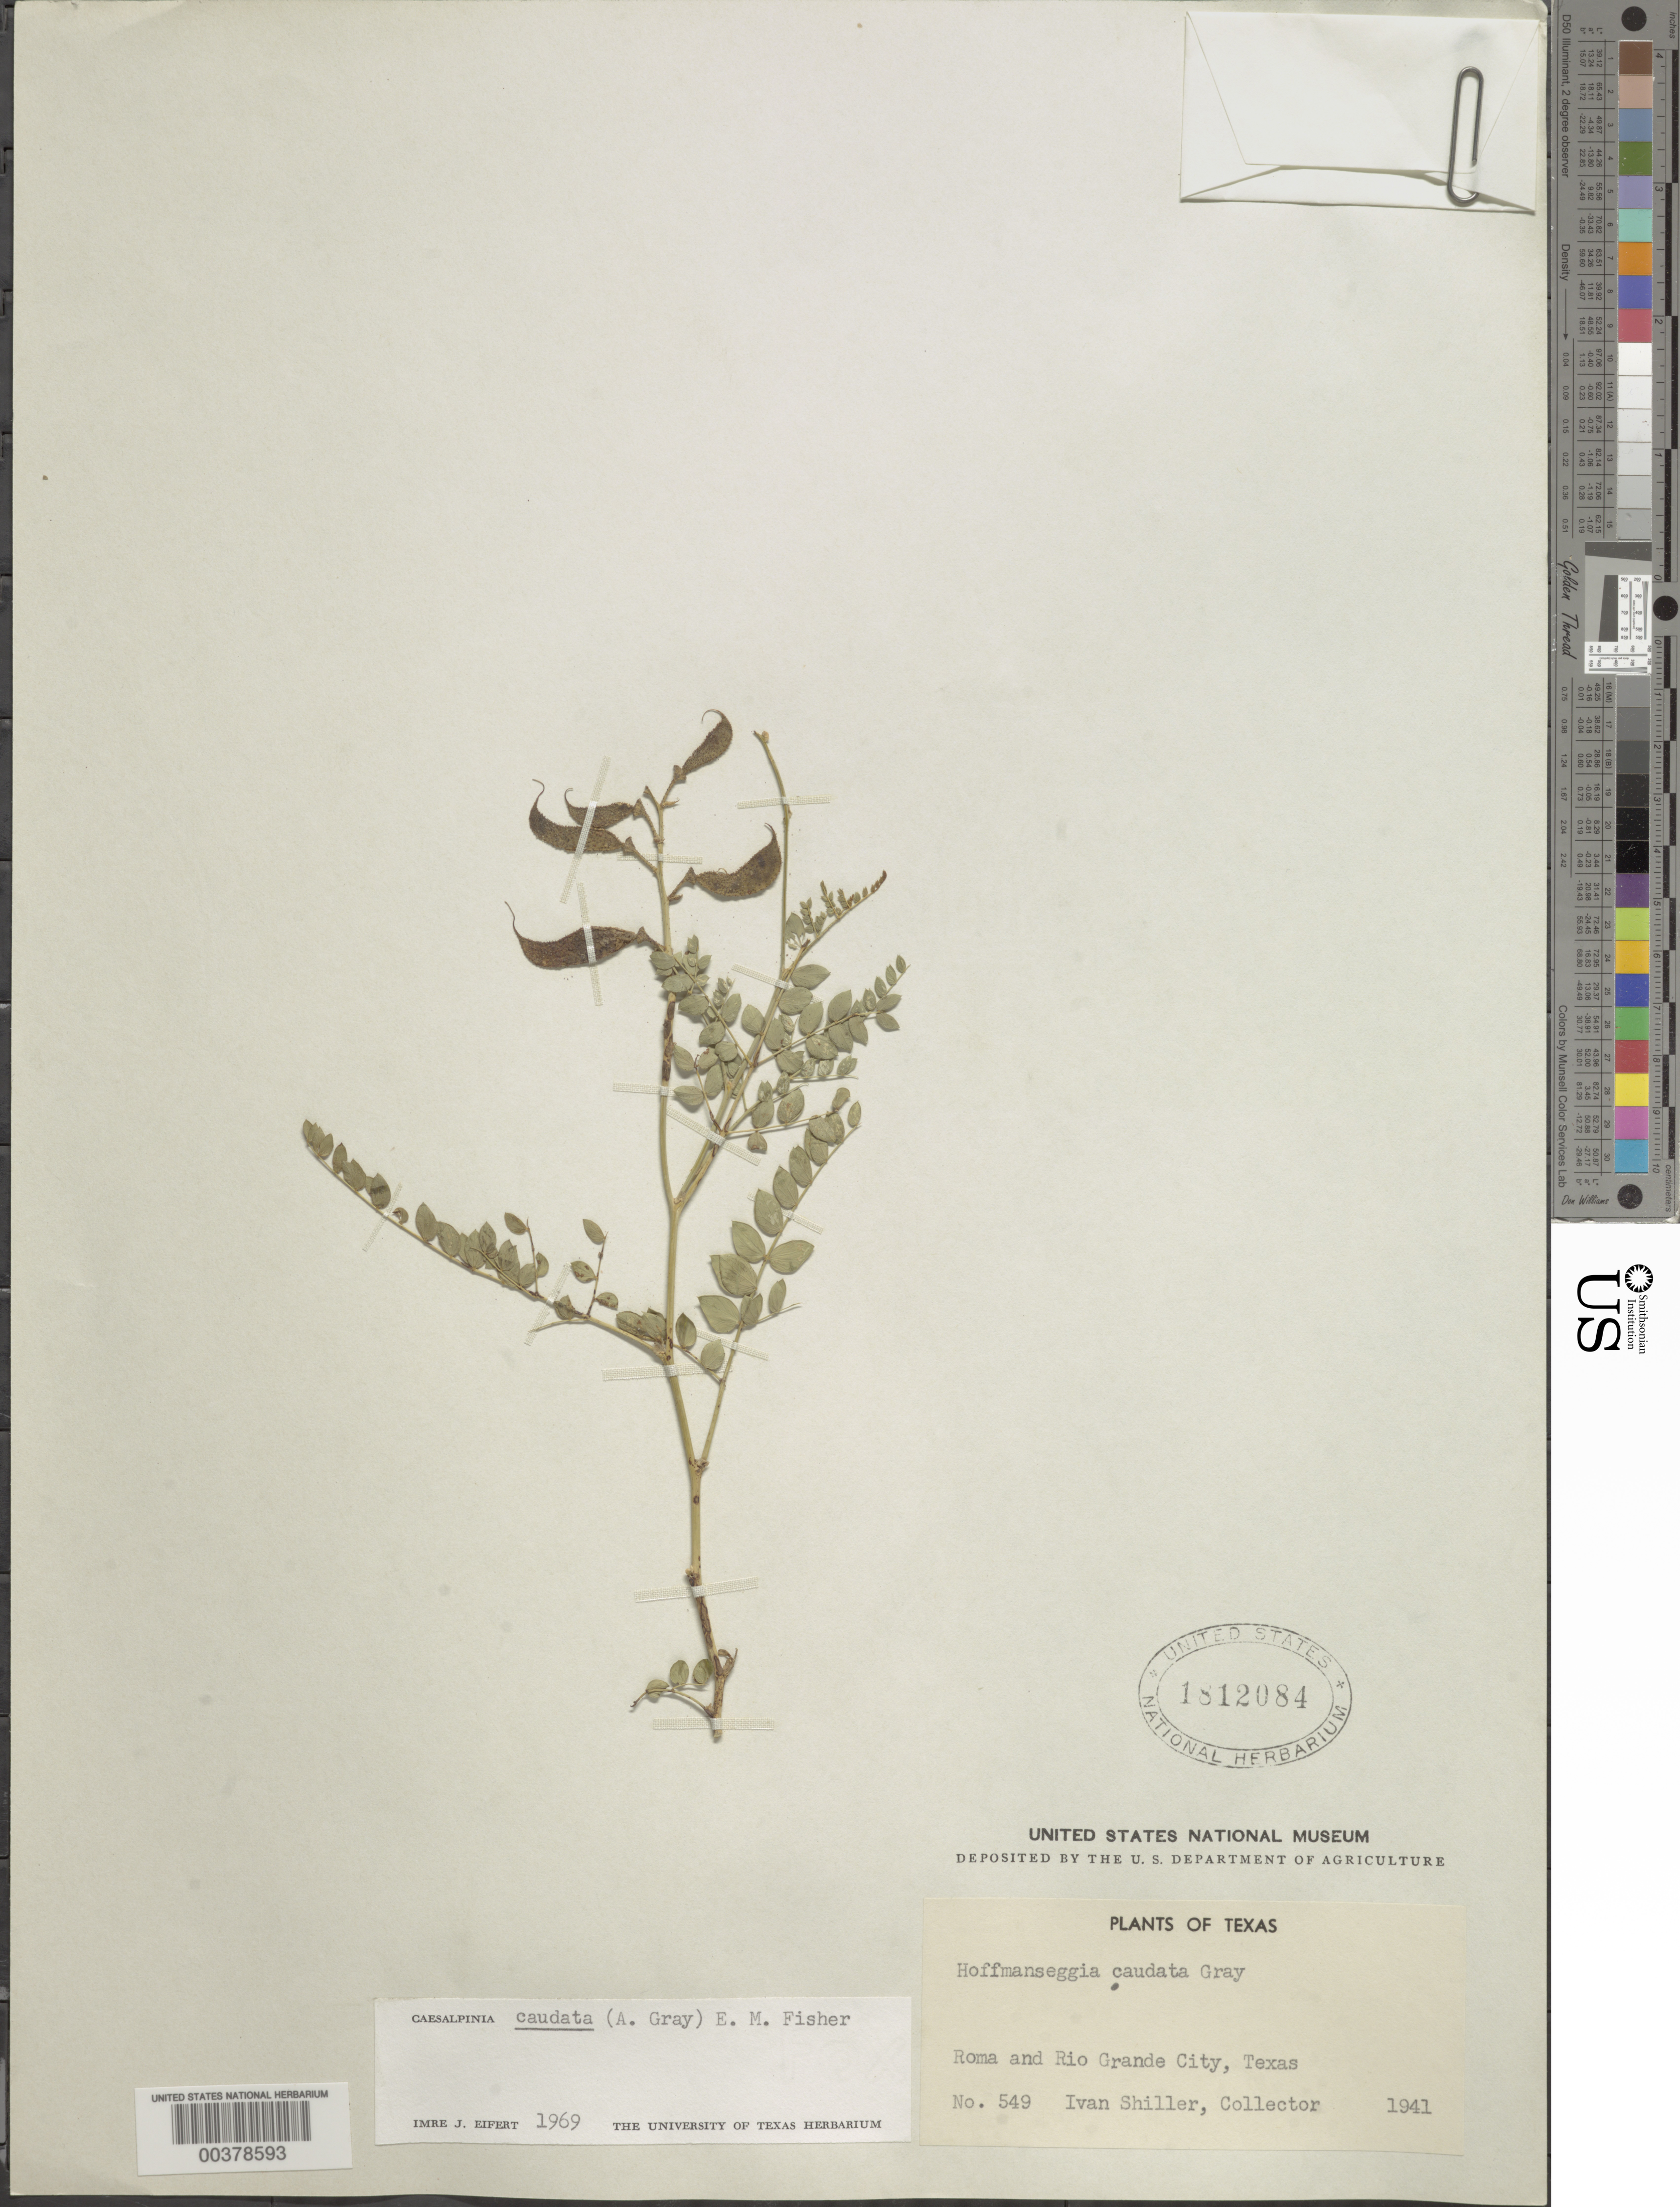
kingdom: Plantae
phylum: Tracheophyta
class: Magnoliopsida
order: Fabales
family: Fabaceae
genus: Erythrostemon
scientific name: Erythrostemon caudatus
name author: (A. Gray) Gagnon & G.P. Lewis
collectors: I. Shiller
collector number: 549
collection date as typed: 1941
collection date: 1941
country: United States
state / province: Texas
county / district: Starr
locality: Roma and rio grande city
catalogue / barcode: US 1812084